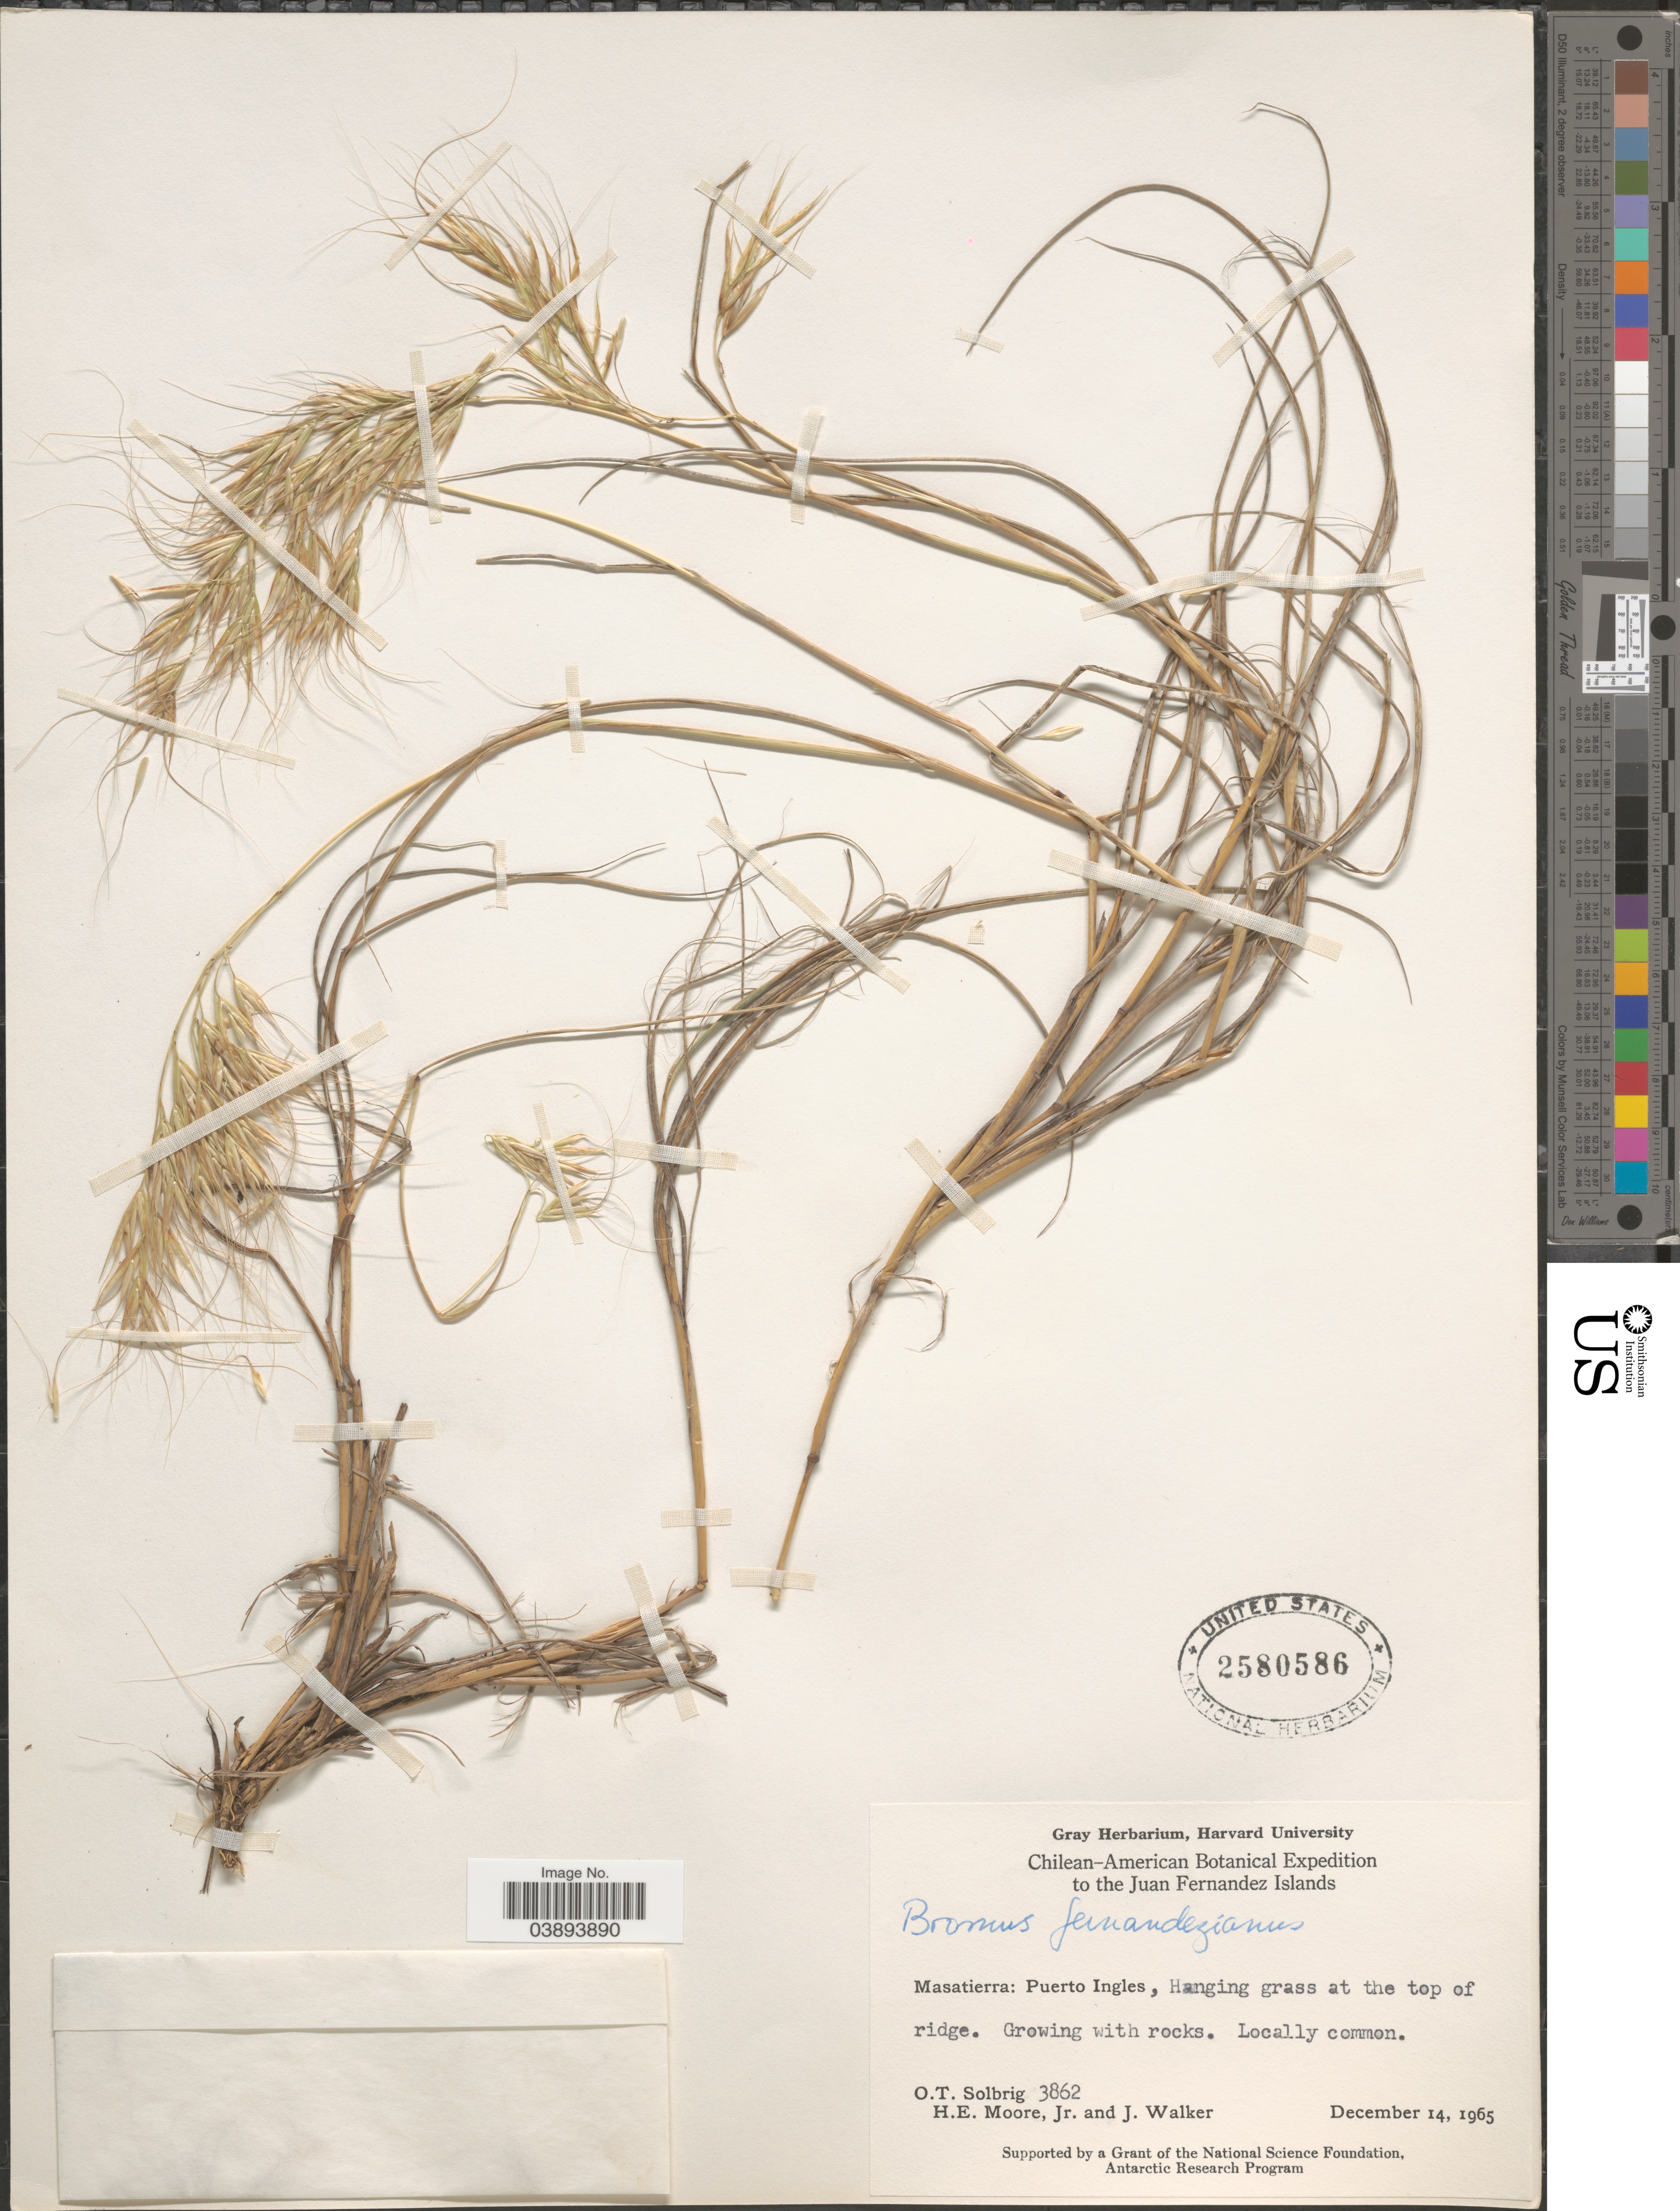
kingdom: Plantae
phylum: Tracheophyta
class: Liliopsida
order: Poales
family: Poaceae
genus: Megalachne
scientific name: Megalachne berteroniana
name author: Steud.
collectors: O. T. Solbrig, H. Moore & J. Walker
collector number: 3862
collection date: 1965-12-14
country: Chile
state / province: Valparaíso (V)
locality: The Juan Fernandez Islands. Masatierra: Puerto Ingles, Hanging grass at the top of ridge.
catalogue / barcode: US 2580586